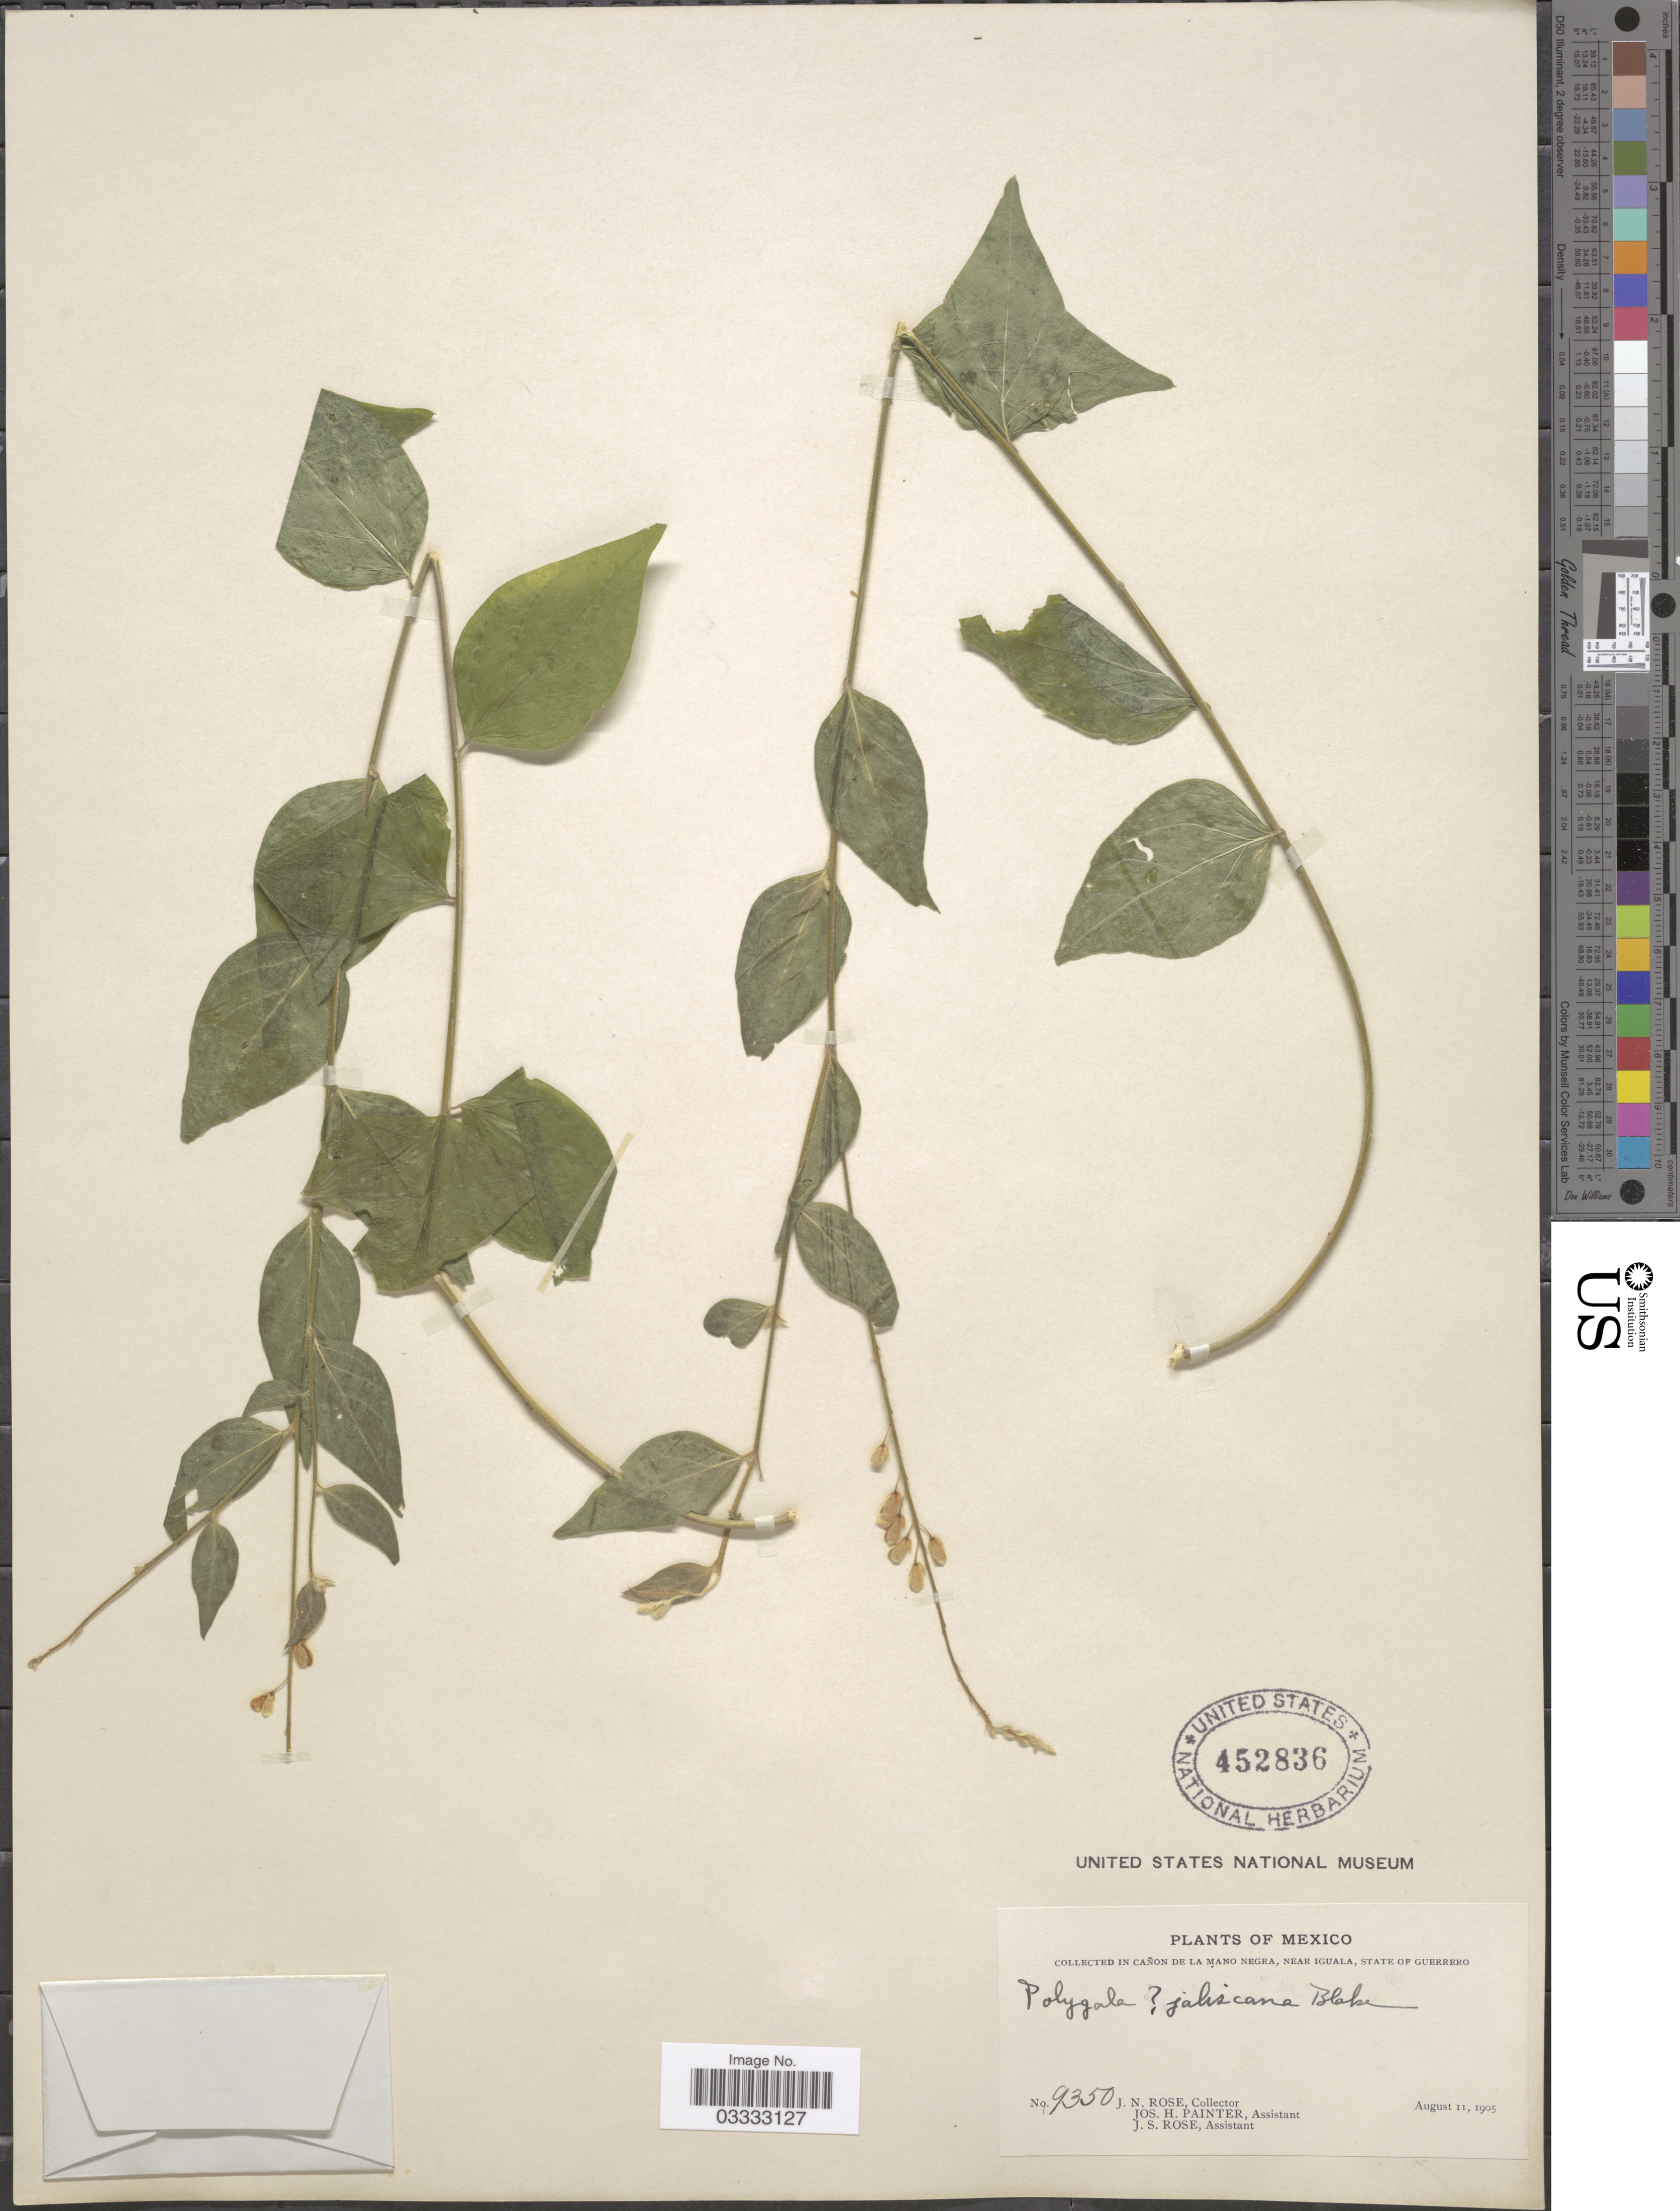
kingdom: Plantae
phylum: Tracheophyta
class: Magnoliopsida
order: Fabales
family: Polygalaceae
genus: Hebecarpa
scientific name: Hebecarpa rivinifolia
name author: (Kunth) J.R. Abbott & J.F.B. Pastore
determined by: Strong, Mark T., (BOT), Smithsonian Institution - National Museum of Natural History (UNITED STATES)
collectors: J. N. Rose, J. H. Painter & J. S. Rose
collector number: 9350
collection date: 1905-08-11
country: Mexico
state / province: Guerrero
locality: In Cañon de La Mano Negra, near Iguala.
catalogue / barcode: US 452836